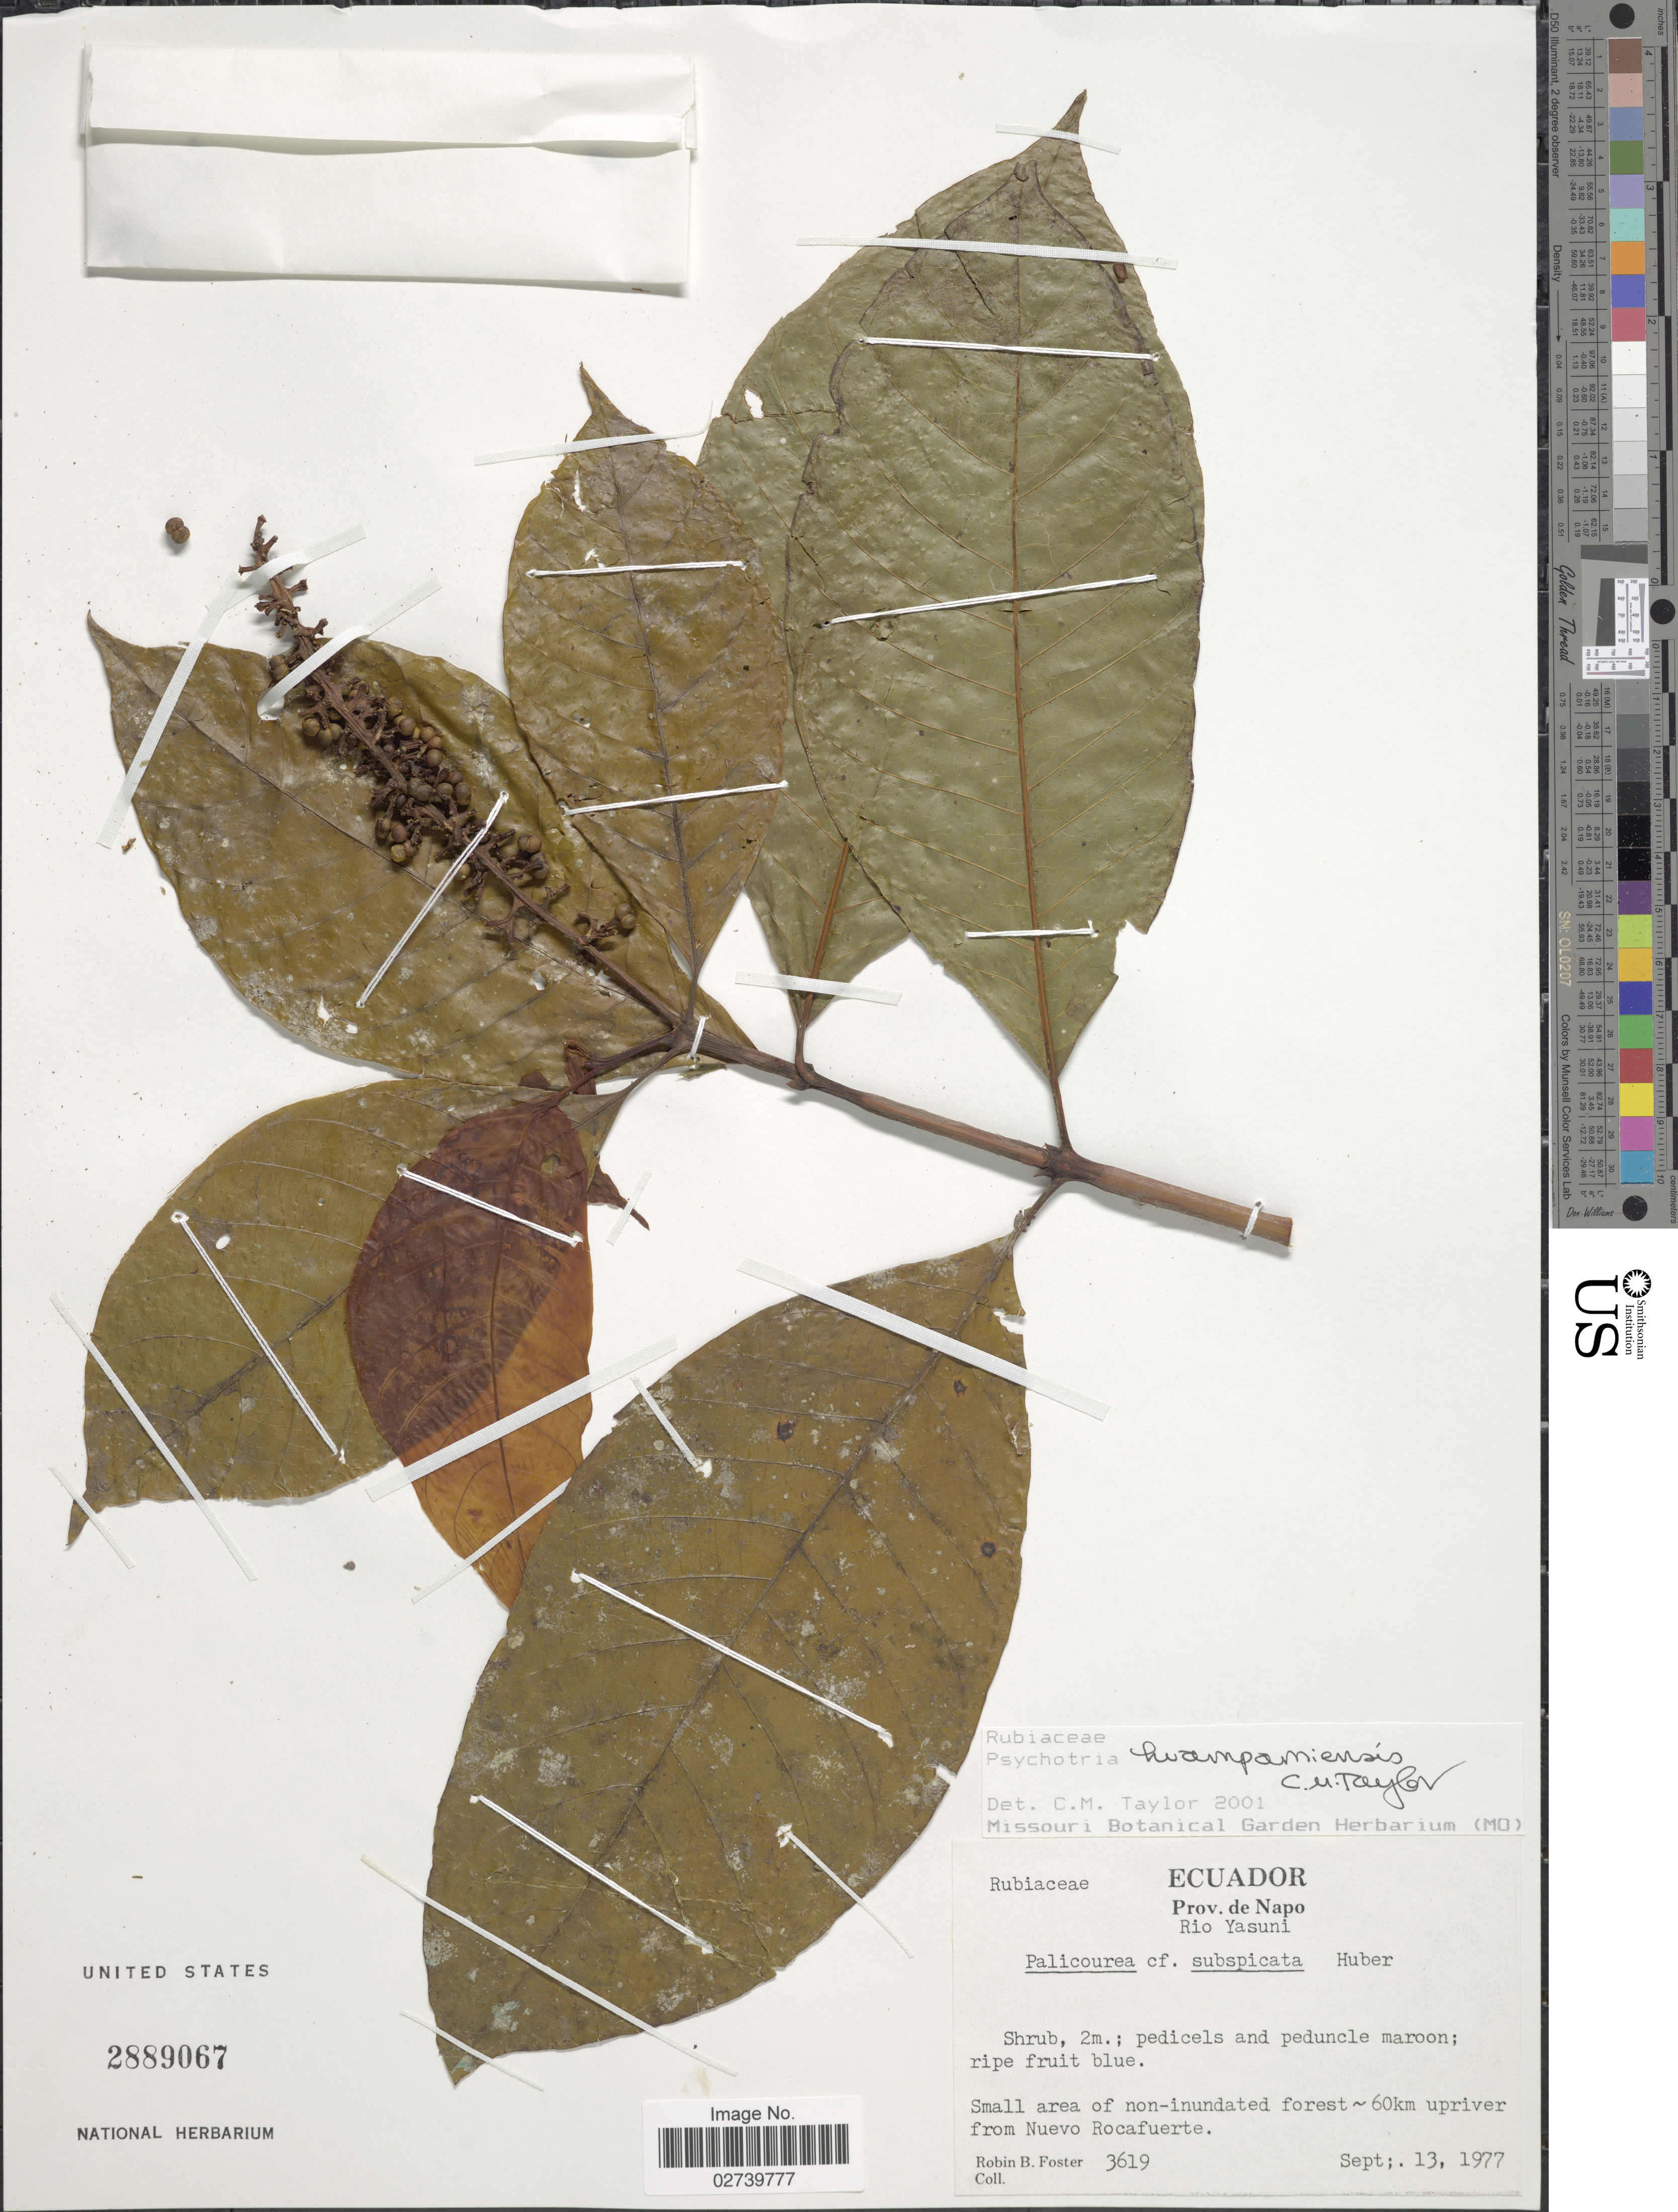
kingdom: Plantae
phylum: Tracheophyta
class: Magnoliopsida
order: Gentianales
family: Rubiaceae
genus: Palicourea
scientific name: Palicourea huampamiensis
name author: (C.M. Taylor) C.M. Taylor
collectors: R. B. Foster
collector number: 3619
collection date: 1977-09-13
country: Ecuador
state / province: Napo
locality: Rio Yasuni. 60km upriver from Nuevo Rocafuerte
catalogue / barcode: US 2889067